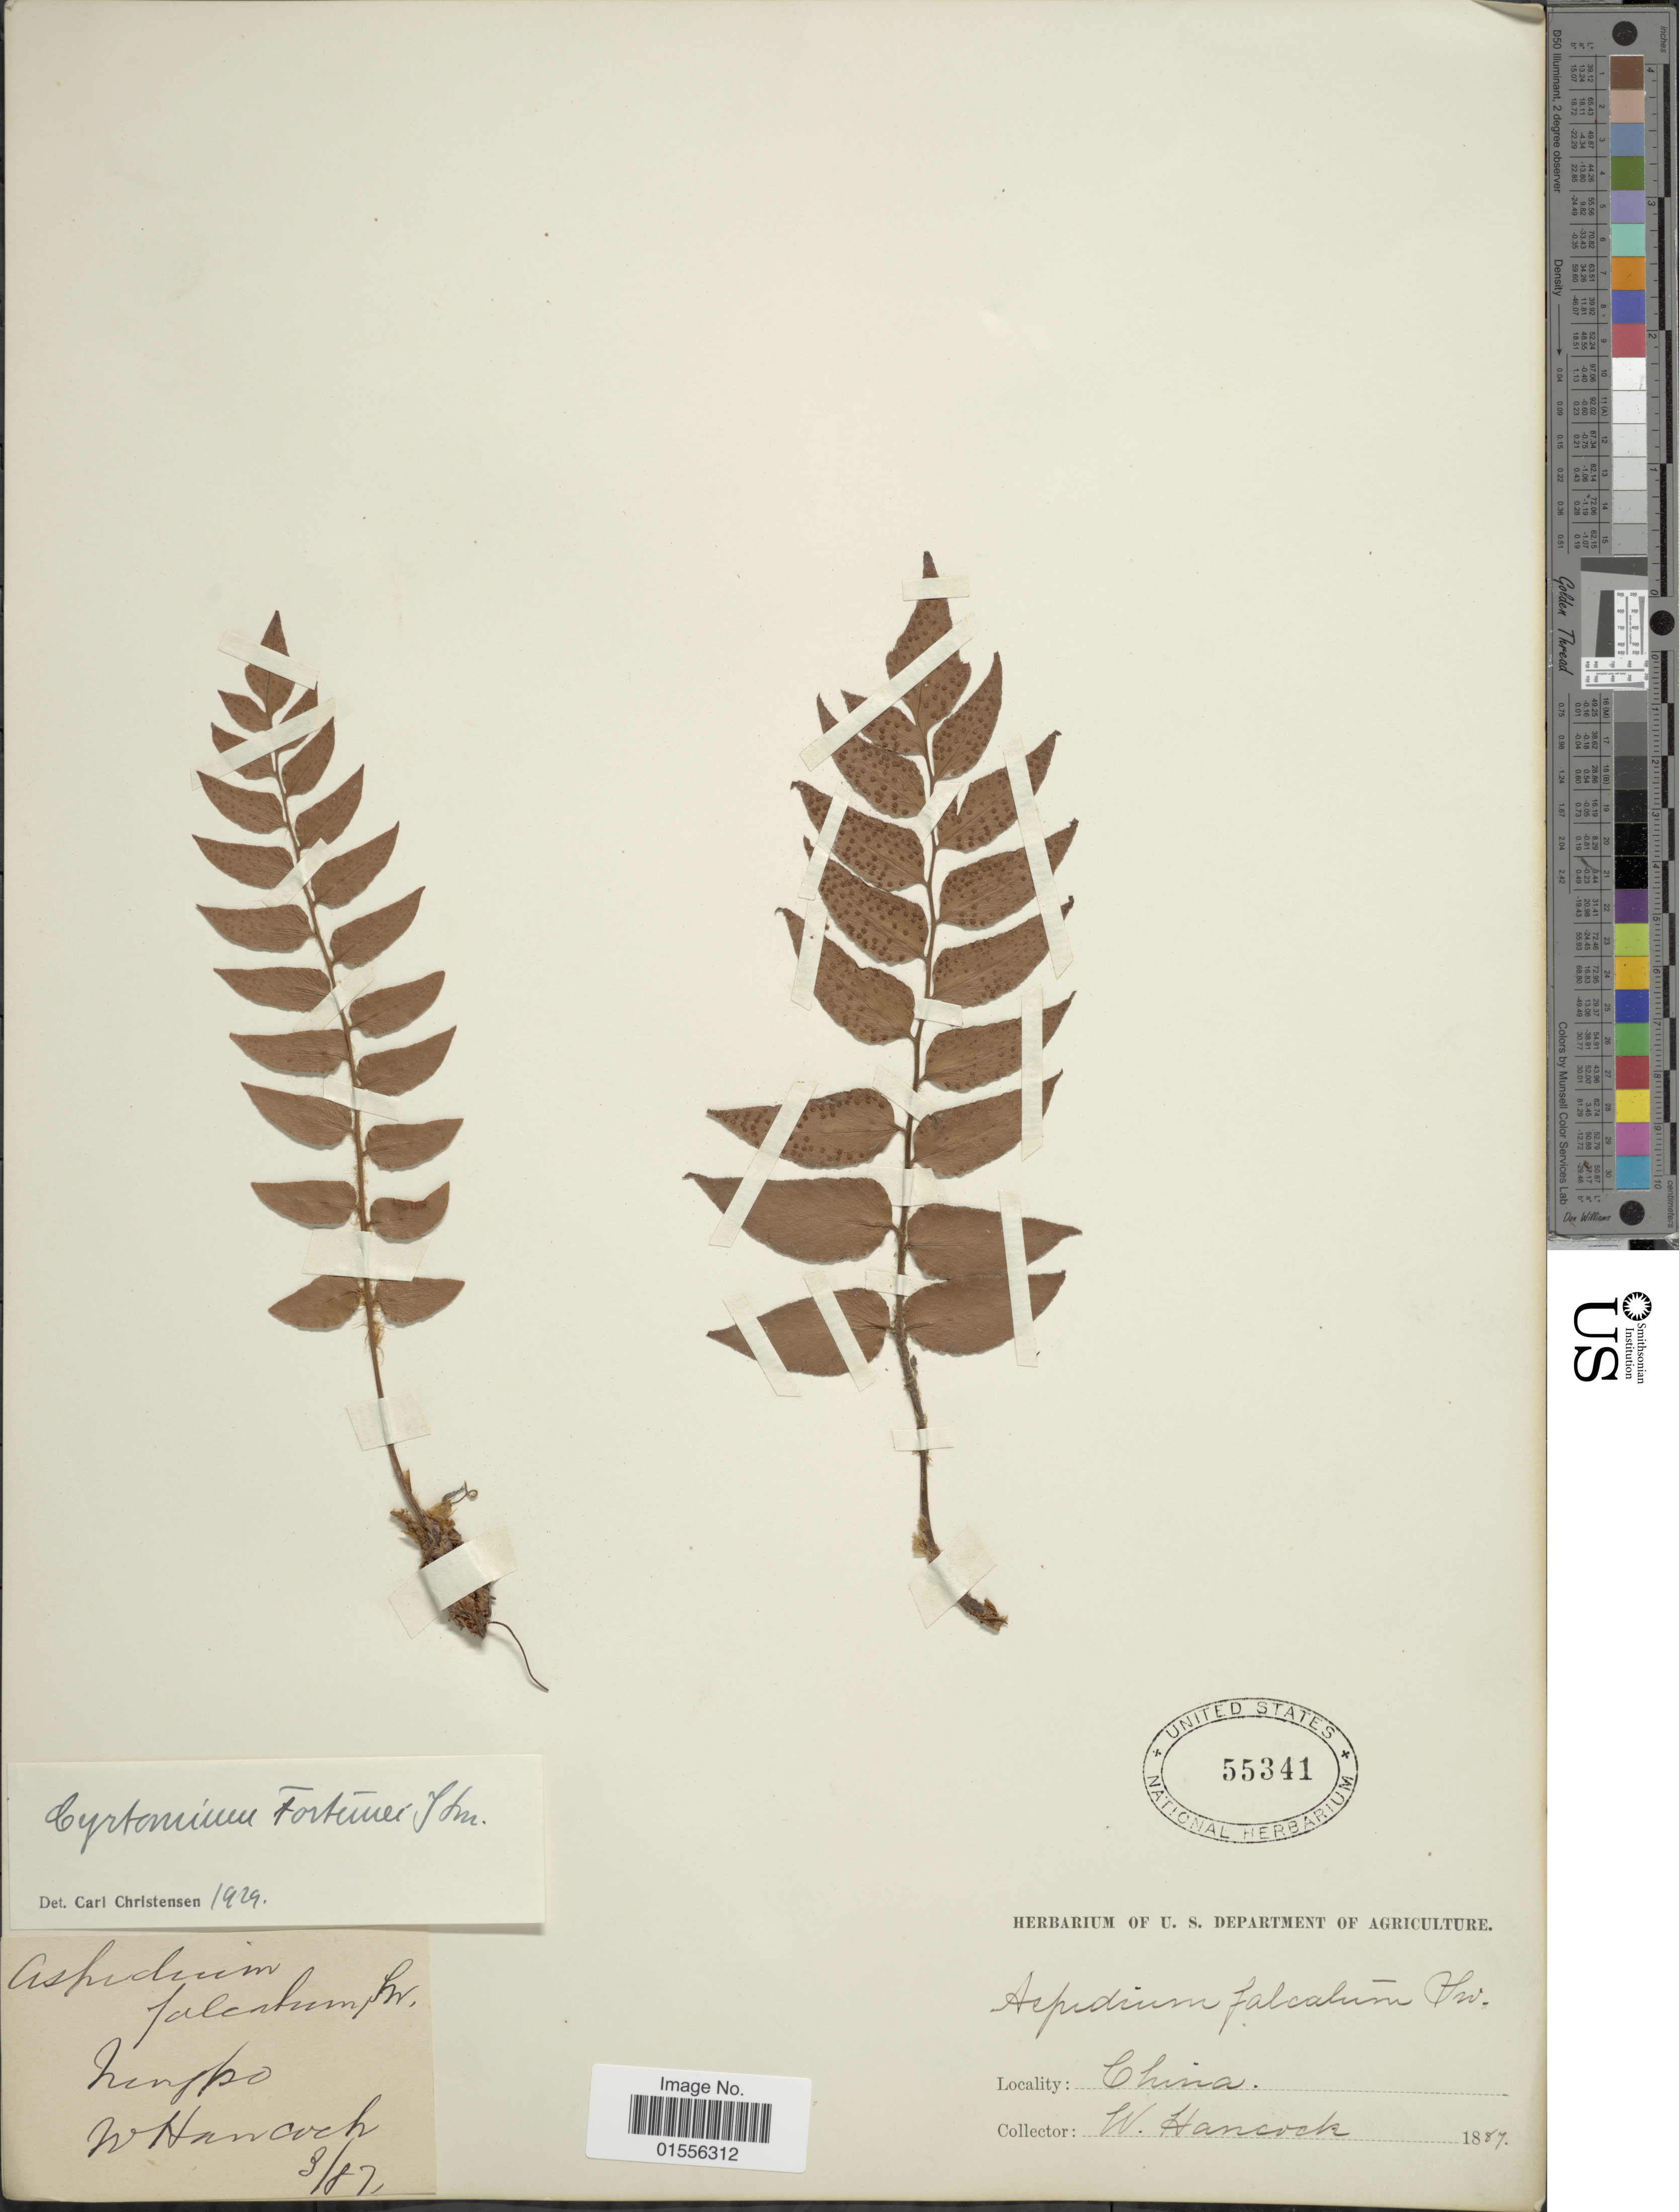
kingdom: Plantae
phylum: Tracheophyta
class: Polypodiopsida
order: Polypodiales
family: Dryopteridaceae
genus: Cyrtomium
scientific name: Cyrtomium fortunei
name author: J. Sm.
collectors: W. Hancock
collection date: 1887-03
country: China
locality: Zingpo [interpreted]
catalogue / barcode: US 55341